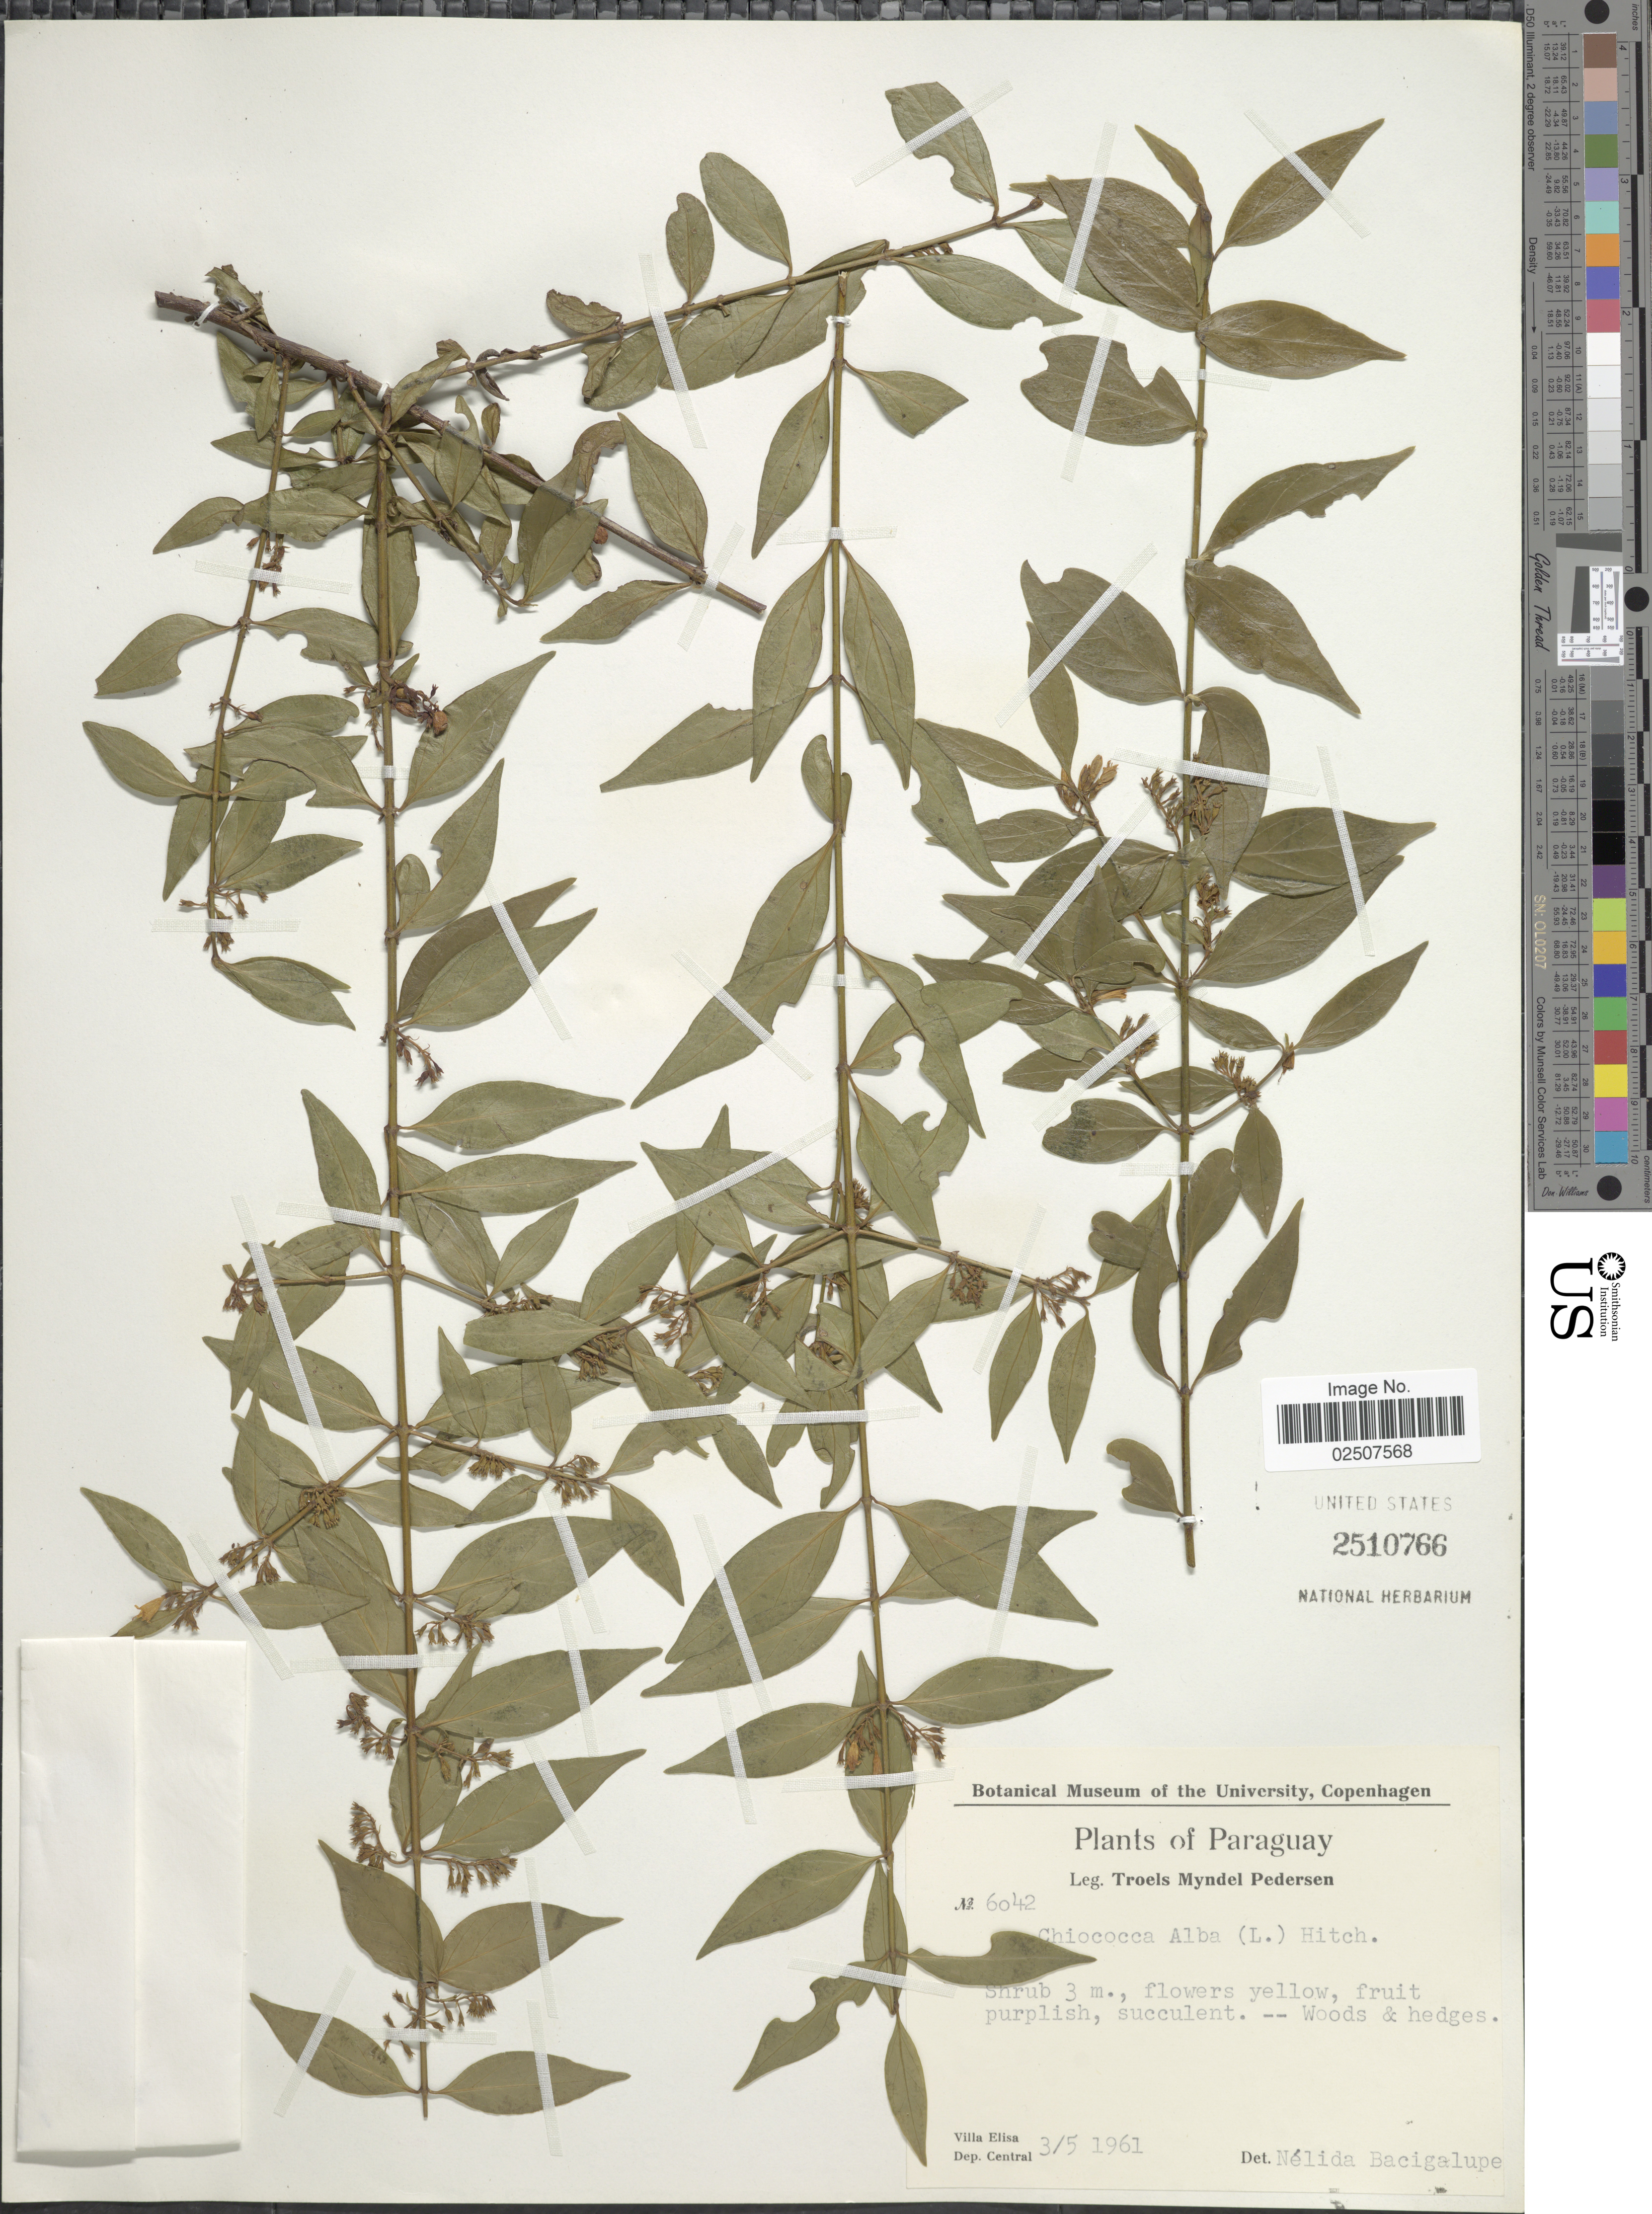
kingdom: Plantae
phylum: Tracheophyta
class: Magnoliopsida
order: Gentianales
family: Rubiaceae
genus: Chiococca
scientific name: Chiococca alba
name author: (L.) Hitchc.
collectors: T. Pederson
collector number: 6042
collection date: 1961-05-03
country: Paraguay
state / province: Central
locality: Villa Elisa, Dep. Central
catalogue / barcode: US 2510766